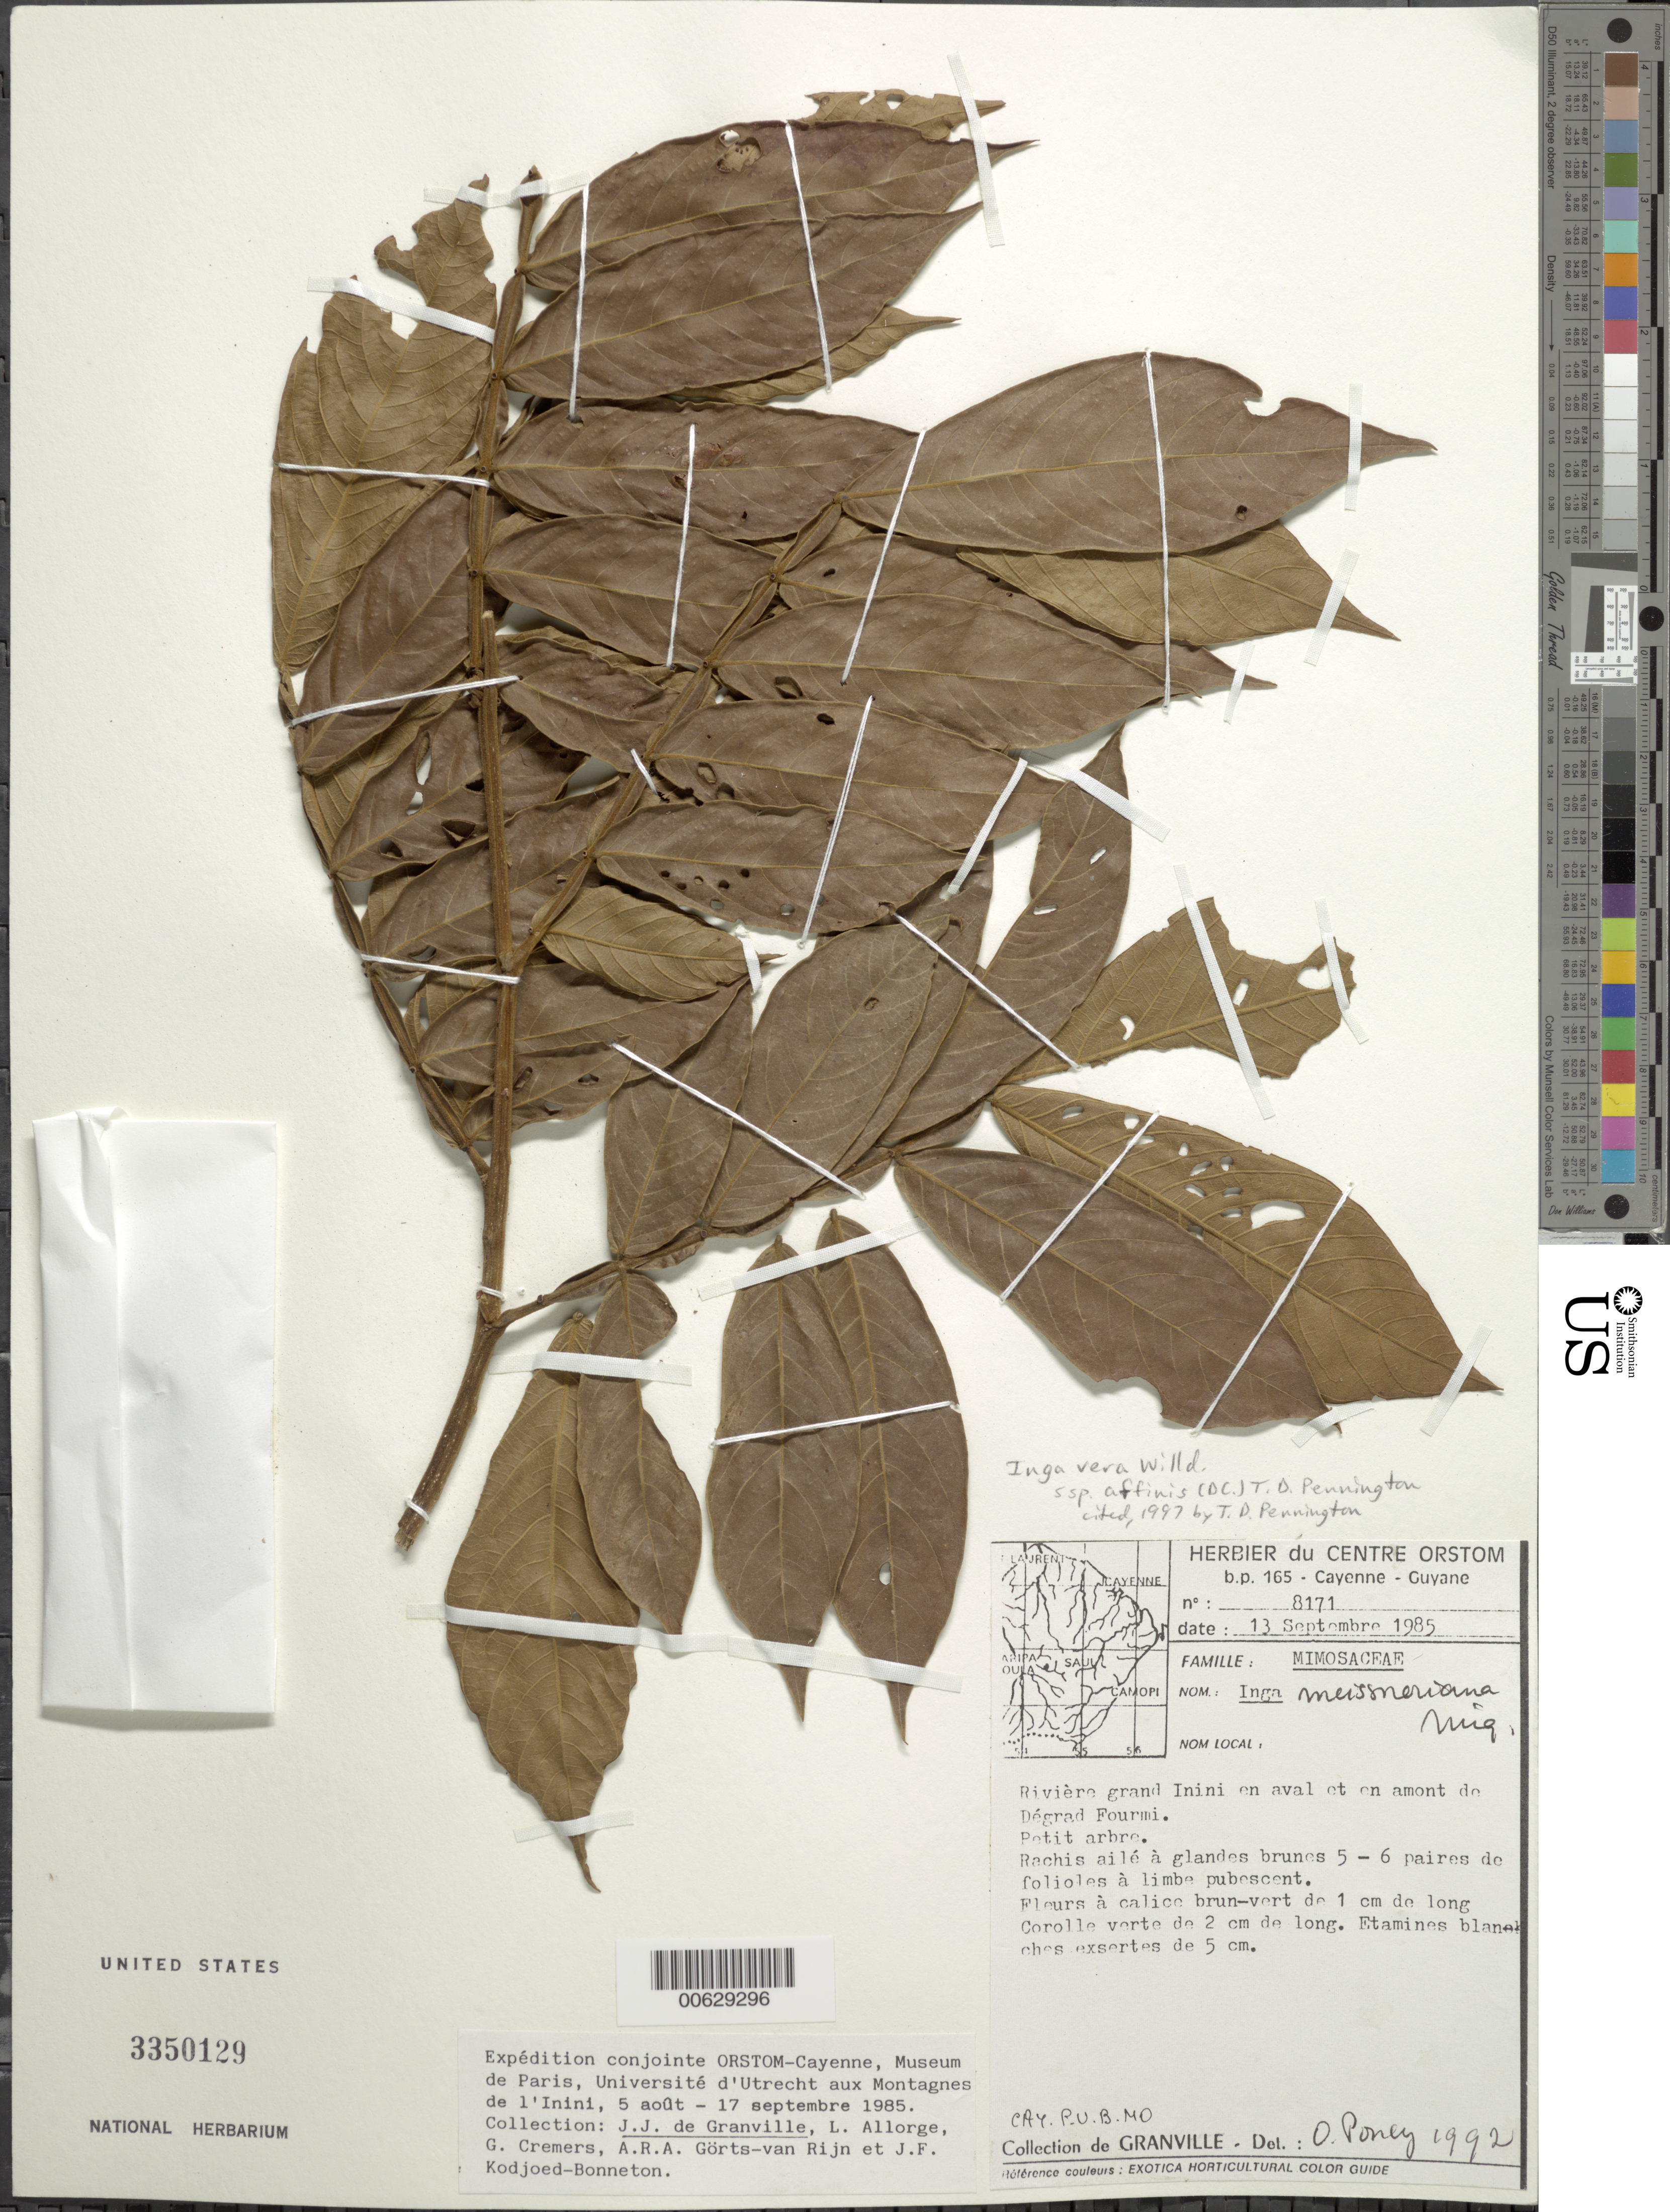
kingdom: Plantae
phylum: Tracheophyta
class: Magnoliopsida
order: Fabales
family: Fabaceae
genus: Inga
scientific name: Inga vera subsp. affinis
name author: (DC.) T.D. Penn.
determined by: Pennington, T. D., (K)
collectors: J.-J. de Granville, L. Allorge, G. Cremers, A. .R. A. Görts-van Rijn & J. Kodjoed-Bonneton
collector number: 8171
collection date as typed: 13-Sep-85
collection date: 1985-09-13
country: French Guiana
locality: Montagnes Bellevue de l'Inini, Rivière Grand Inini en aval et en amont de Dégrad Fourmi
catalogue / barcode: US 3350129